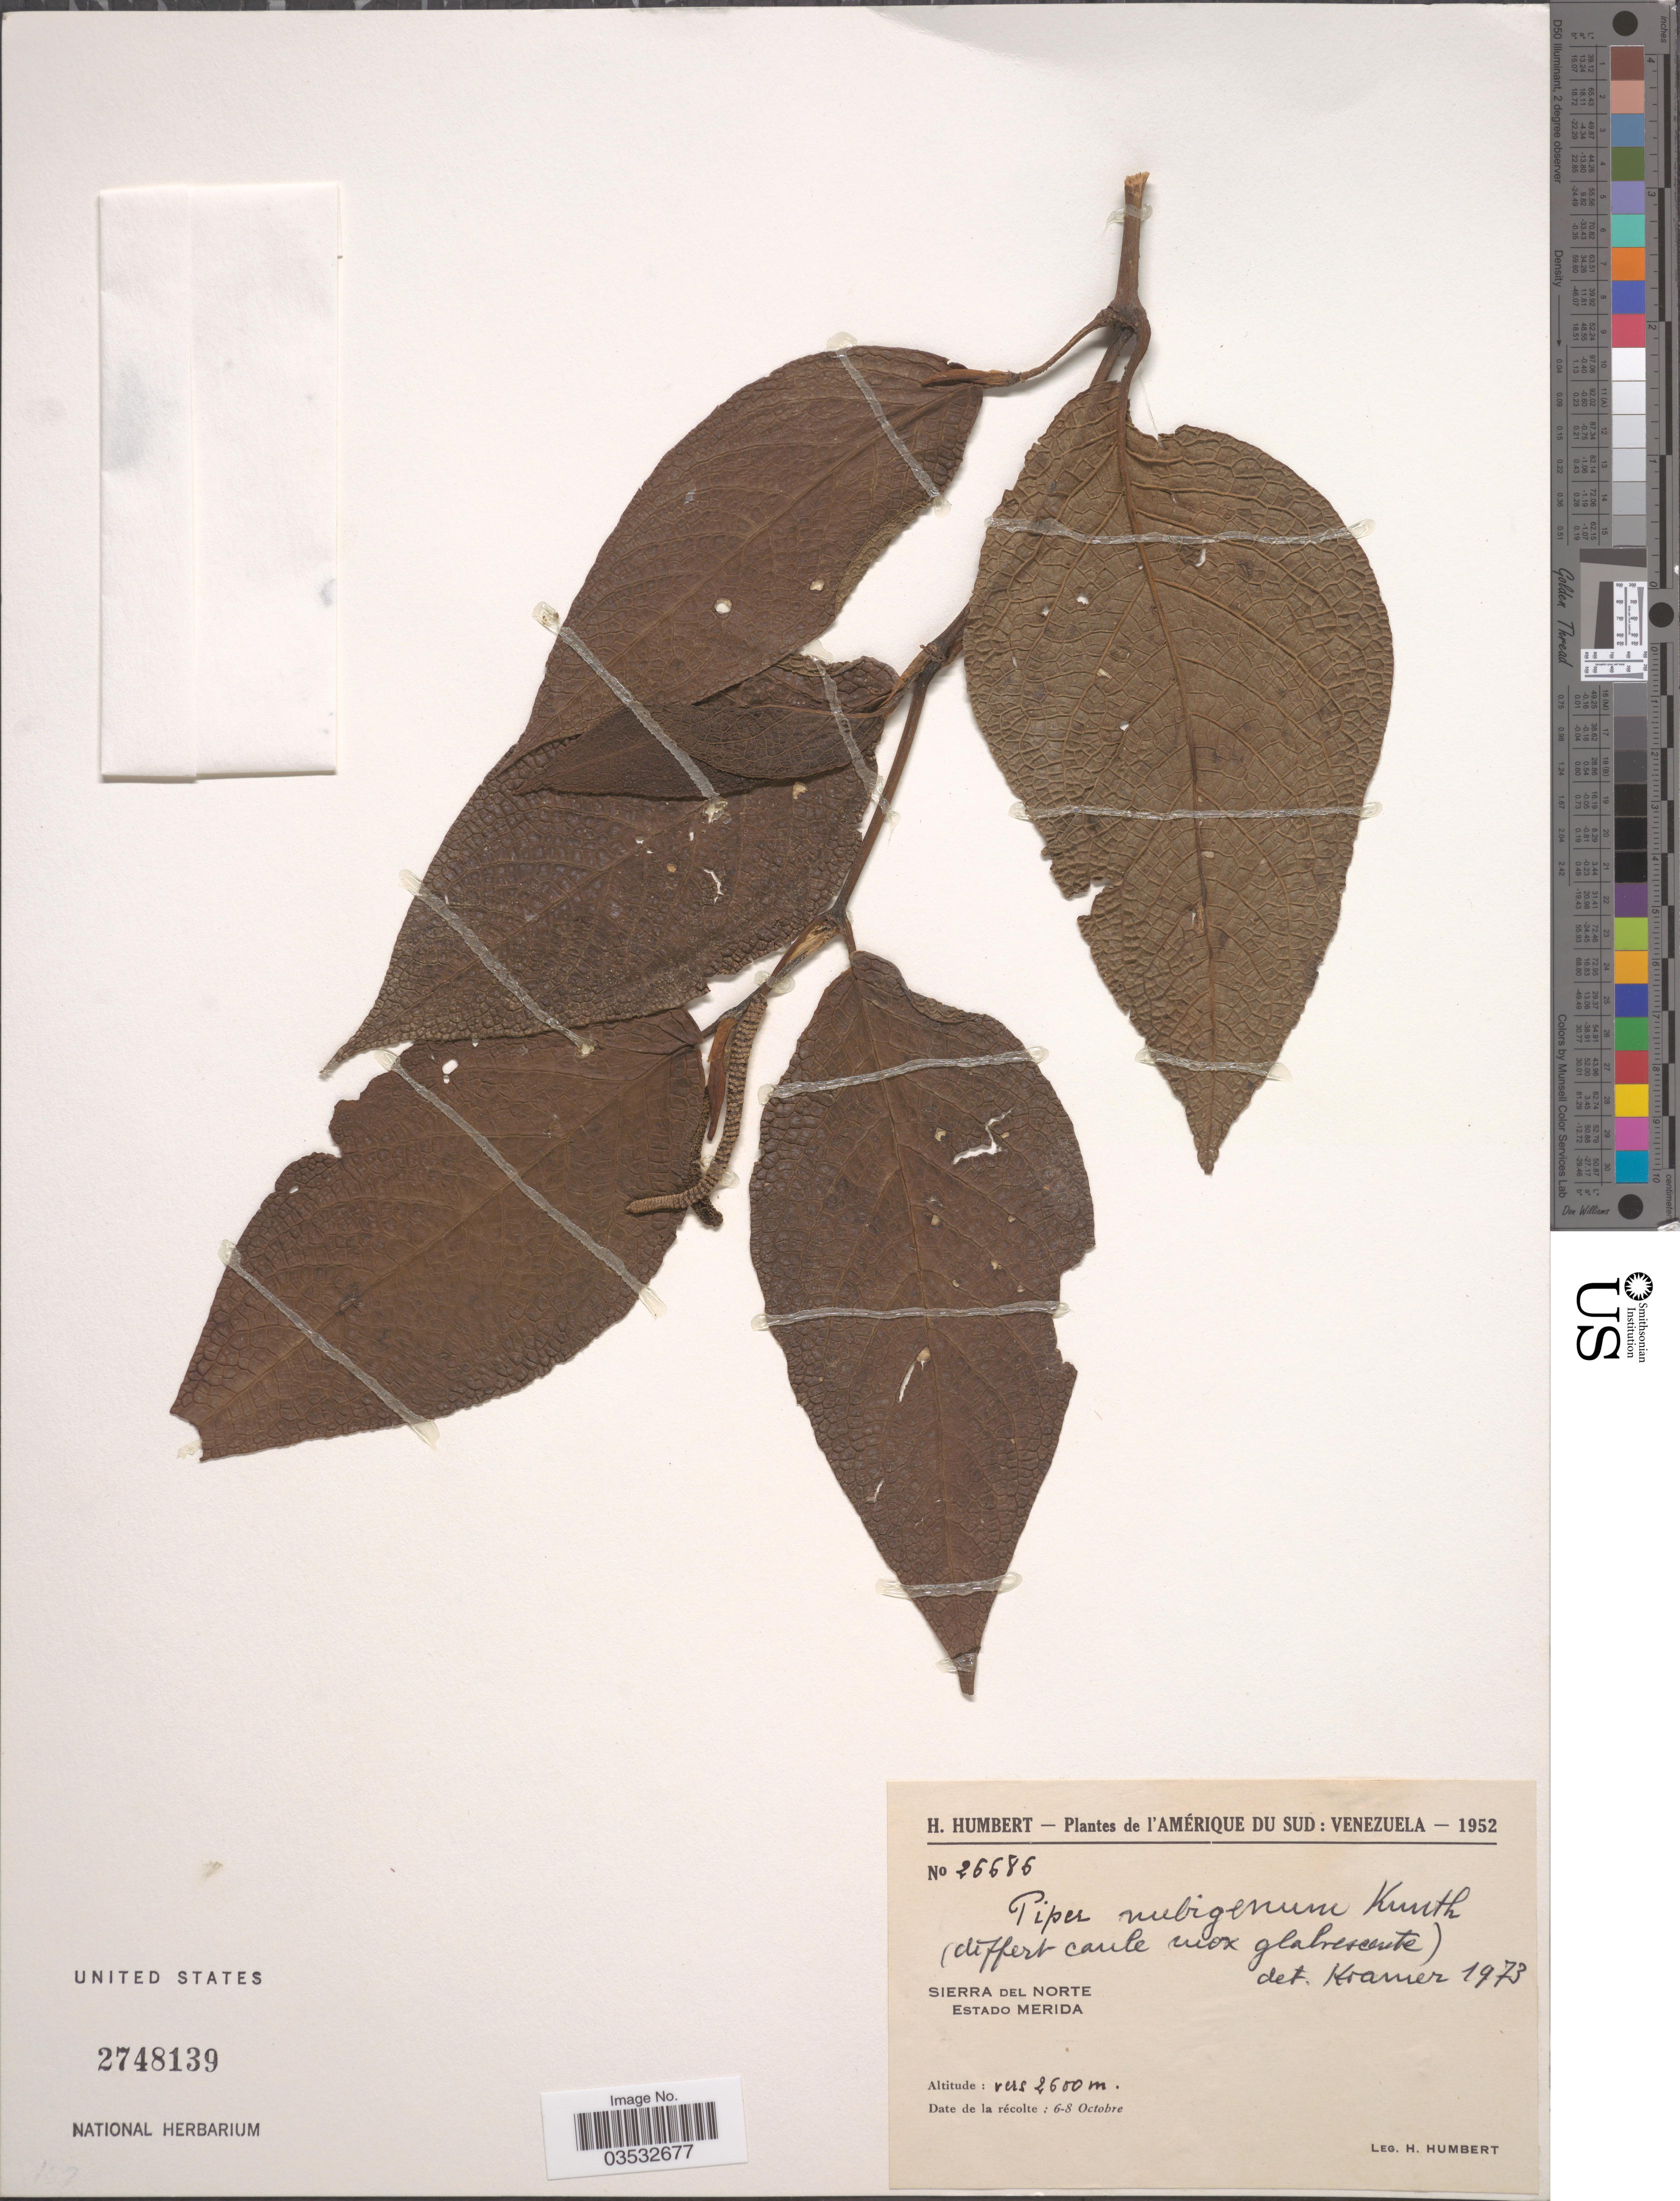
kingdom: Plantae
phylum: Tracheophyta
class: Magnoliopsida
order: Piperales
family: Piperaceae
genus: Piper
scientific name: Piper nubigenum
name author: Kunth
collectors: H. Humbert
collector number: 26686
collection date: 1952-10-06/1952-10-08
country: Venezuela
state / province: Merida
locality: Sierra del Norte.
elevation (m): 2650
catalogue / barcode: US 2748139